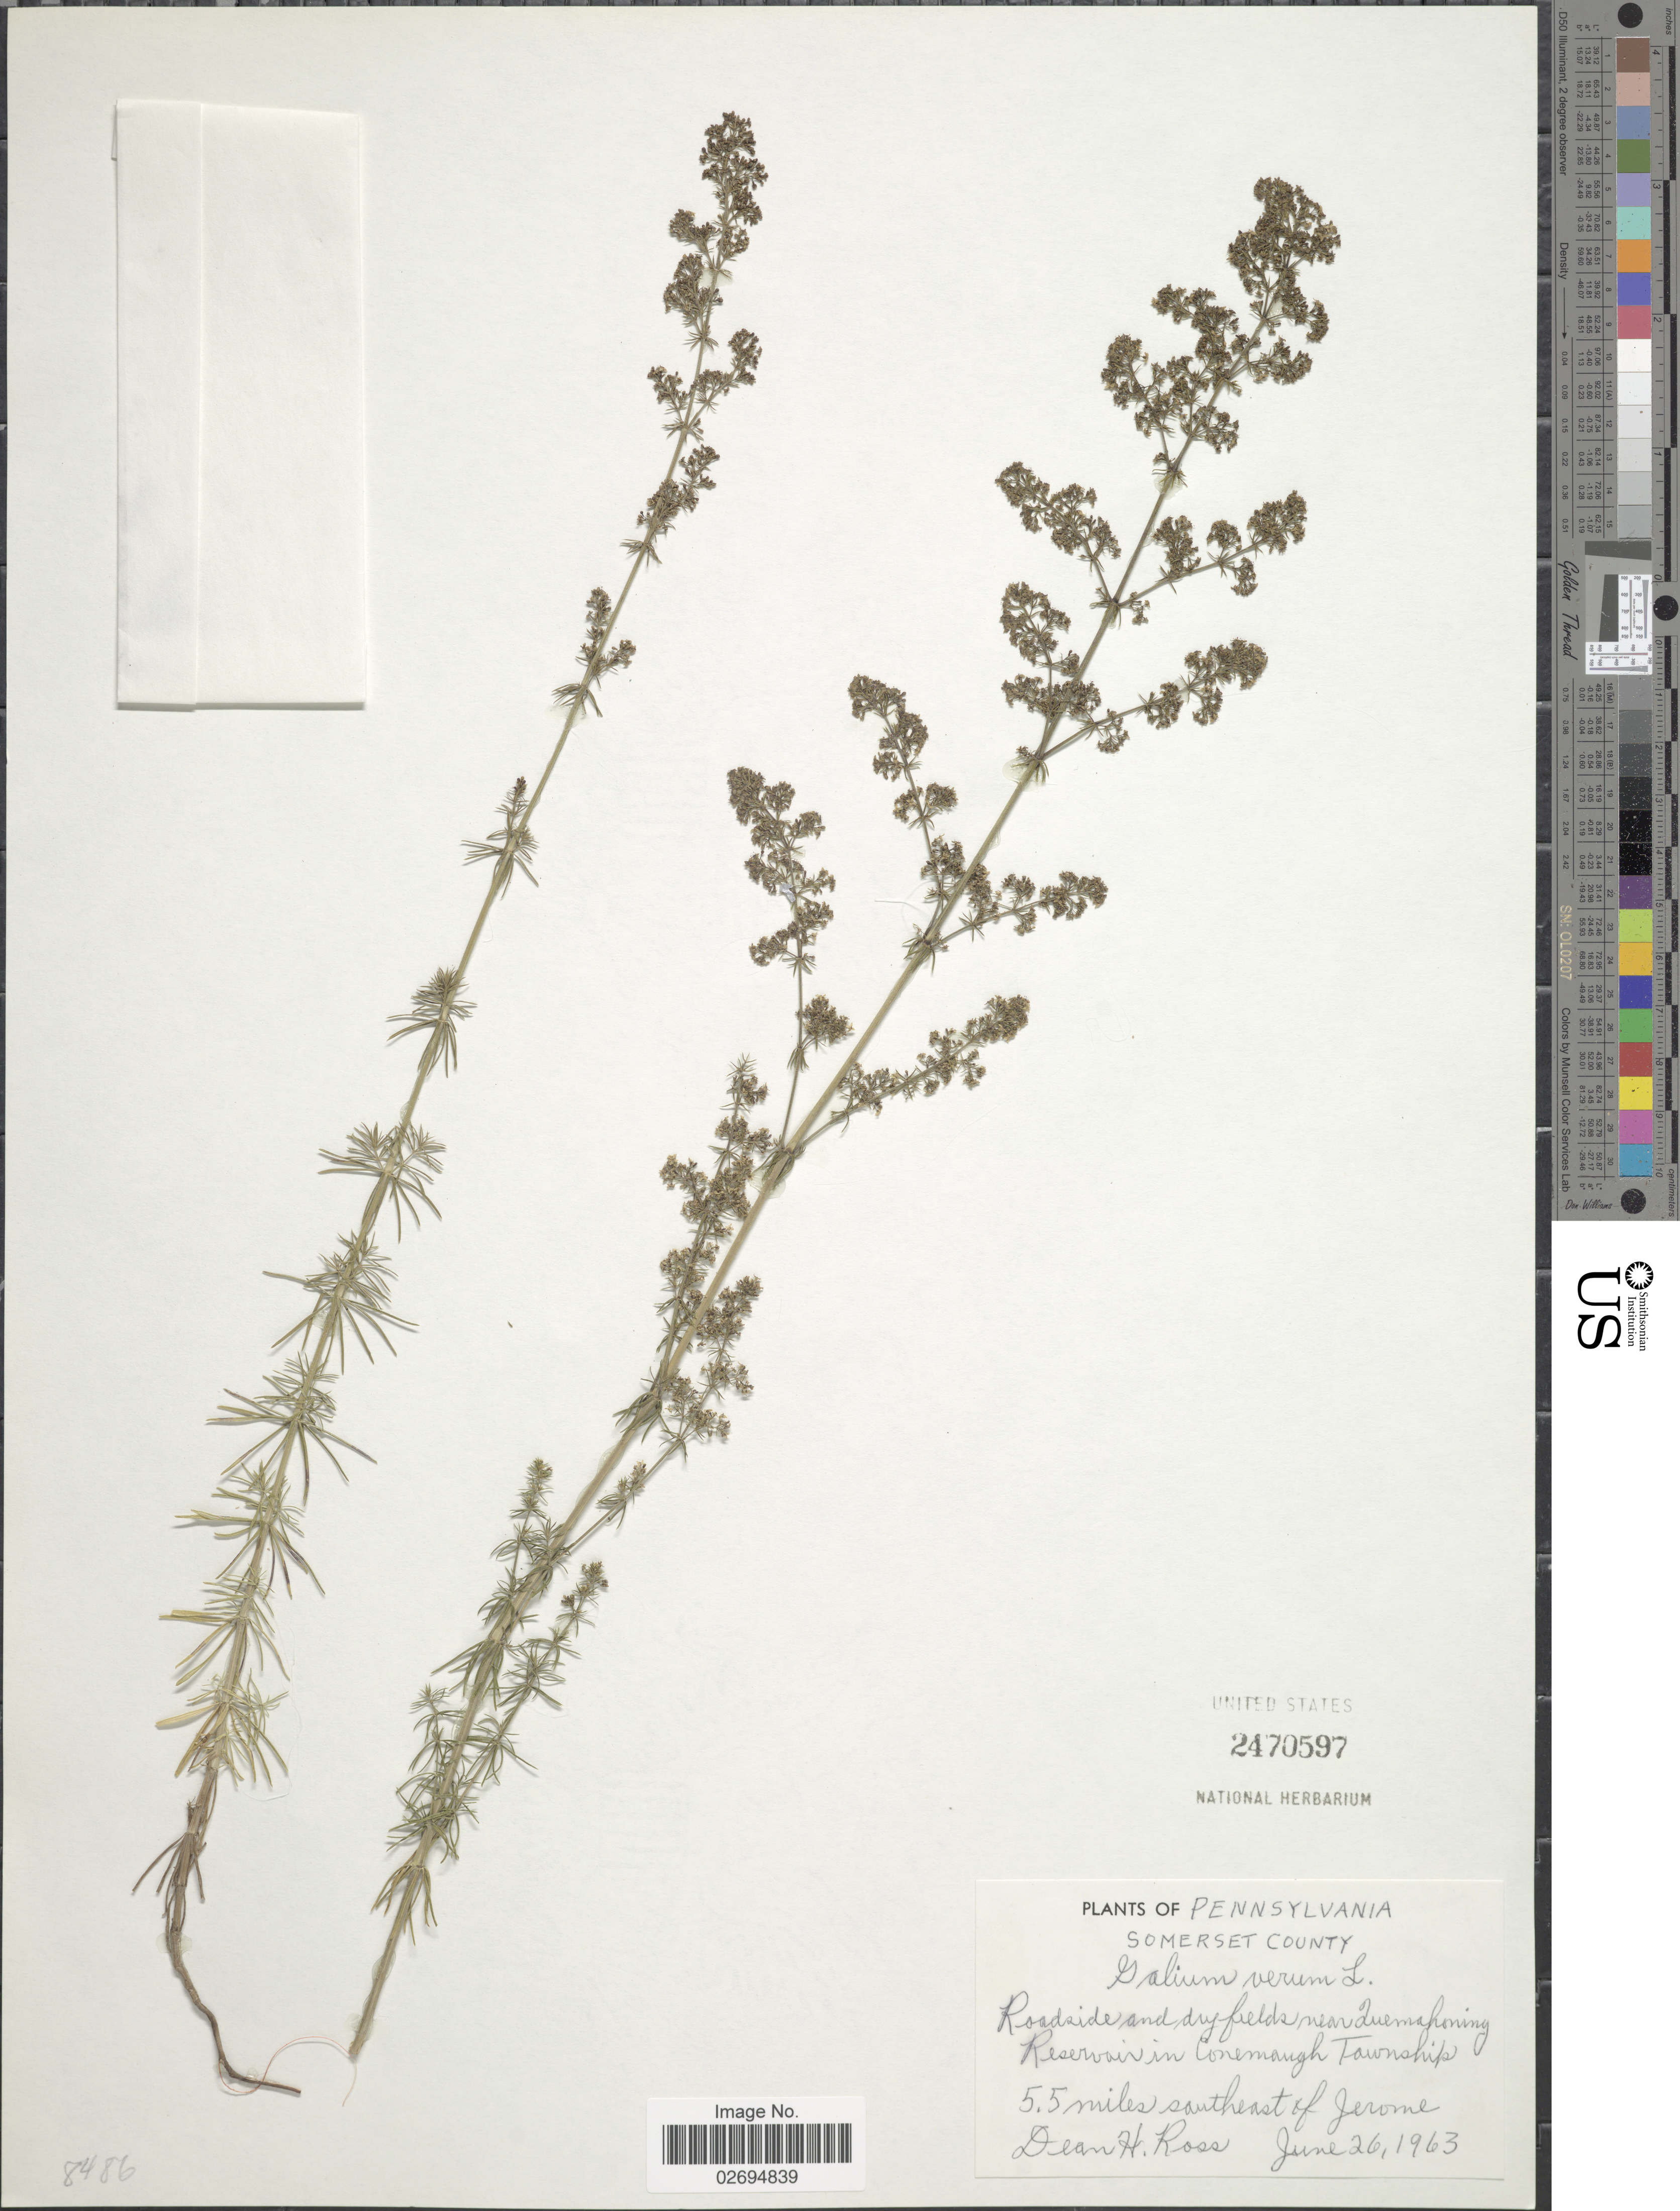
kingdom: Plantae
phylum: Tracheophyta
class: Magnoliopsida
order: Gentianales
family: Rubiaceae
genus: Galium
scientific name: Galium verum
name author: L.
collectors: D. Ross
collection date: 1963-06-26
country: United States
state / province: Pennsylvania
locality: Somerset County, Roadside and dry fields near Zuemahoning Reservoir in Conemaugh Townsip 5.5 miles southeast of Jerome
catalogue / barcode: US 2470597